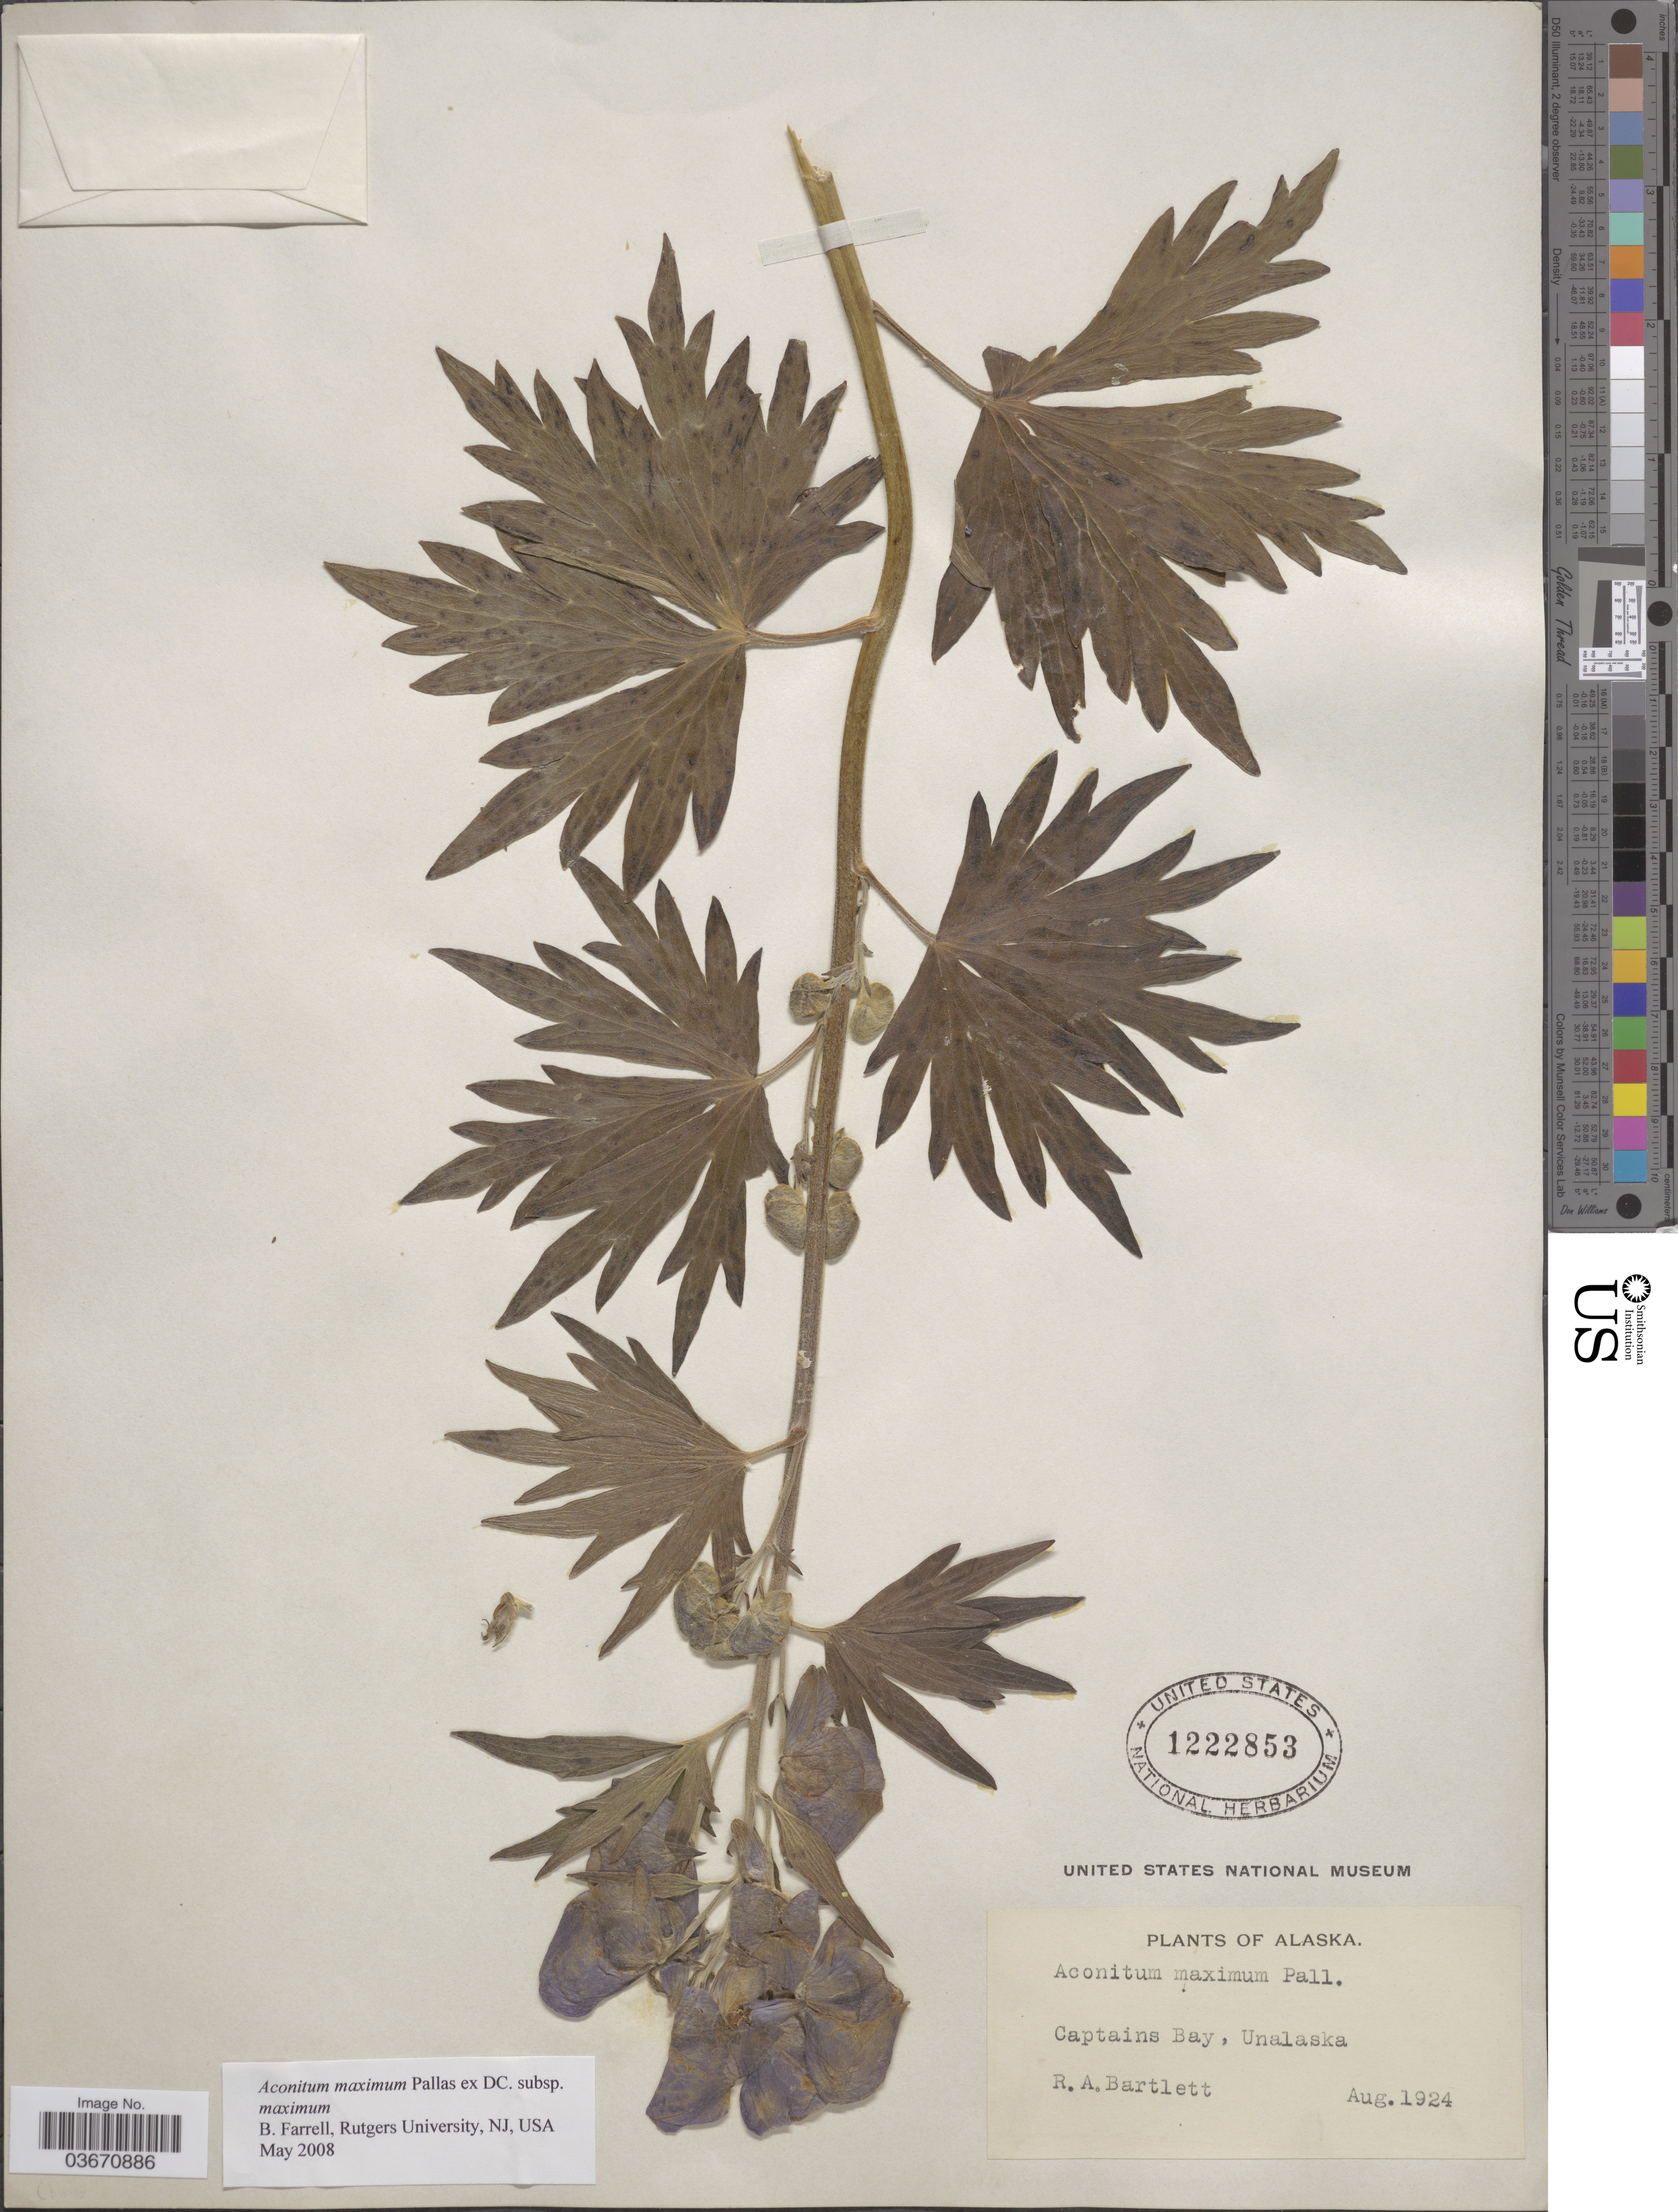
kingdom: Plantae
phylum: Tracheophyta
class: Magnoliopsida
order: Ranunculales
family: Ranunculaceae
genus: Aconitum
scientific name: Aconitum maximum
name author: Pall. ex DC.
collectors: R. A. Bartlett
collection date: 1924-08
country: United States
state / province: Alaska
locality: Captains Bay, Unalaska.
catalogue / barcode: US 1222853